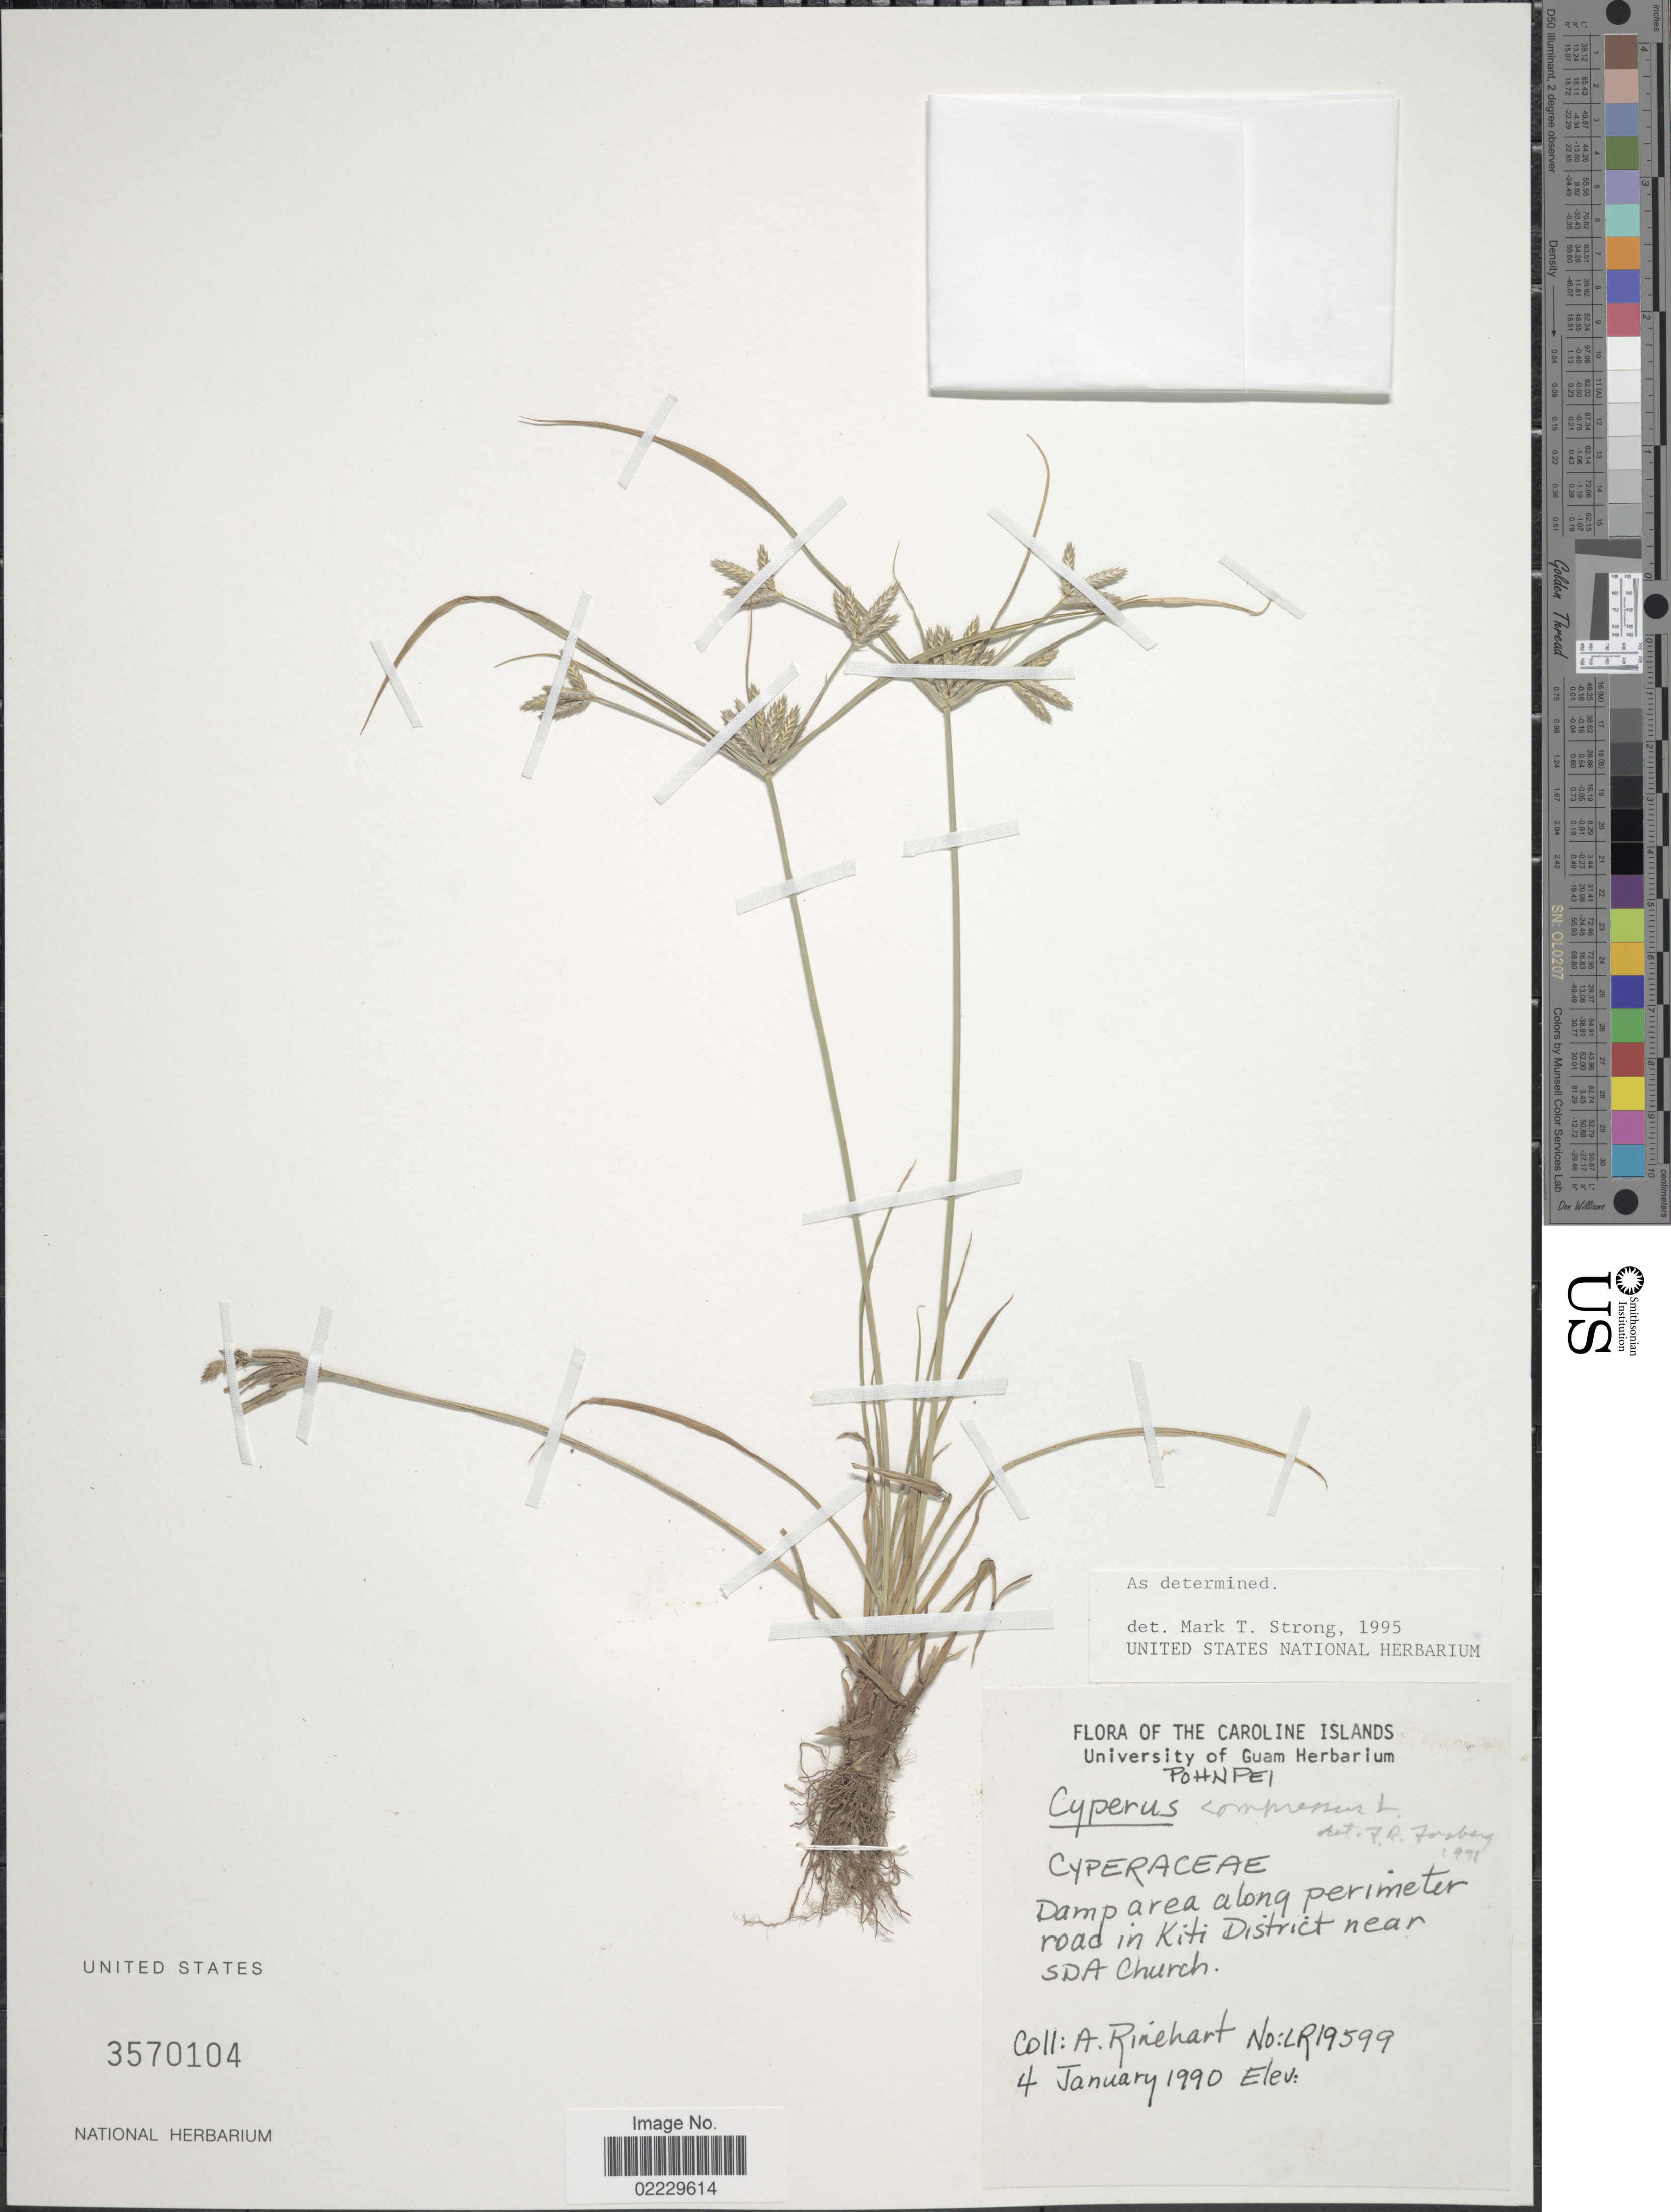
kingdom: Plantae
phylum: Tracheophyta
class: Liliopsida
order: Poales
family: Cyperaceae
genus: Cyperus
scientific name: Cyperus compressus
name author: L.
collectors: A. Rinehart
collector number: LR19599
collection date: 1990-01-04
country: Micronesia, Federated States of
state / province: Pohnpei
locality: Damp area along perimeter road in Kiti District near SDA church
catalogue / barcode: US 3570104